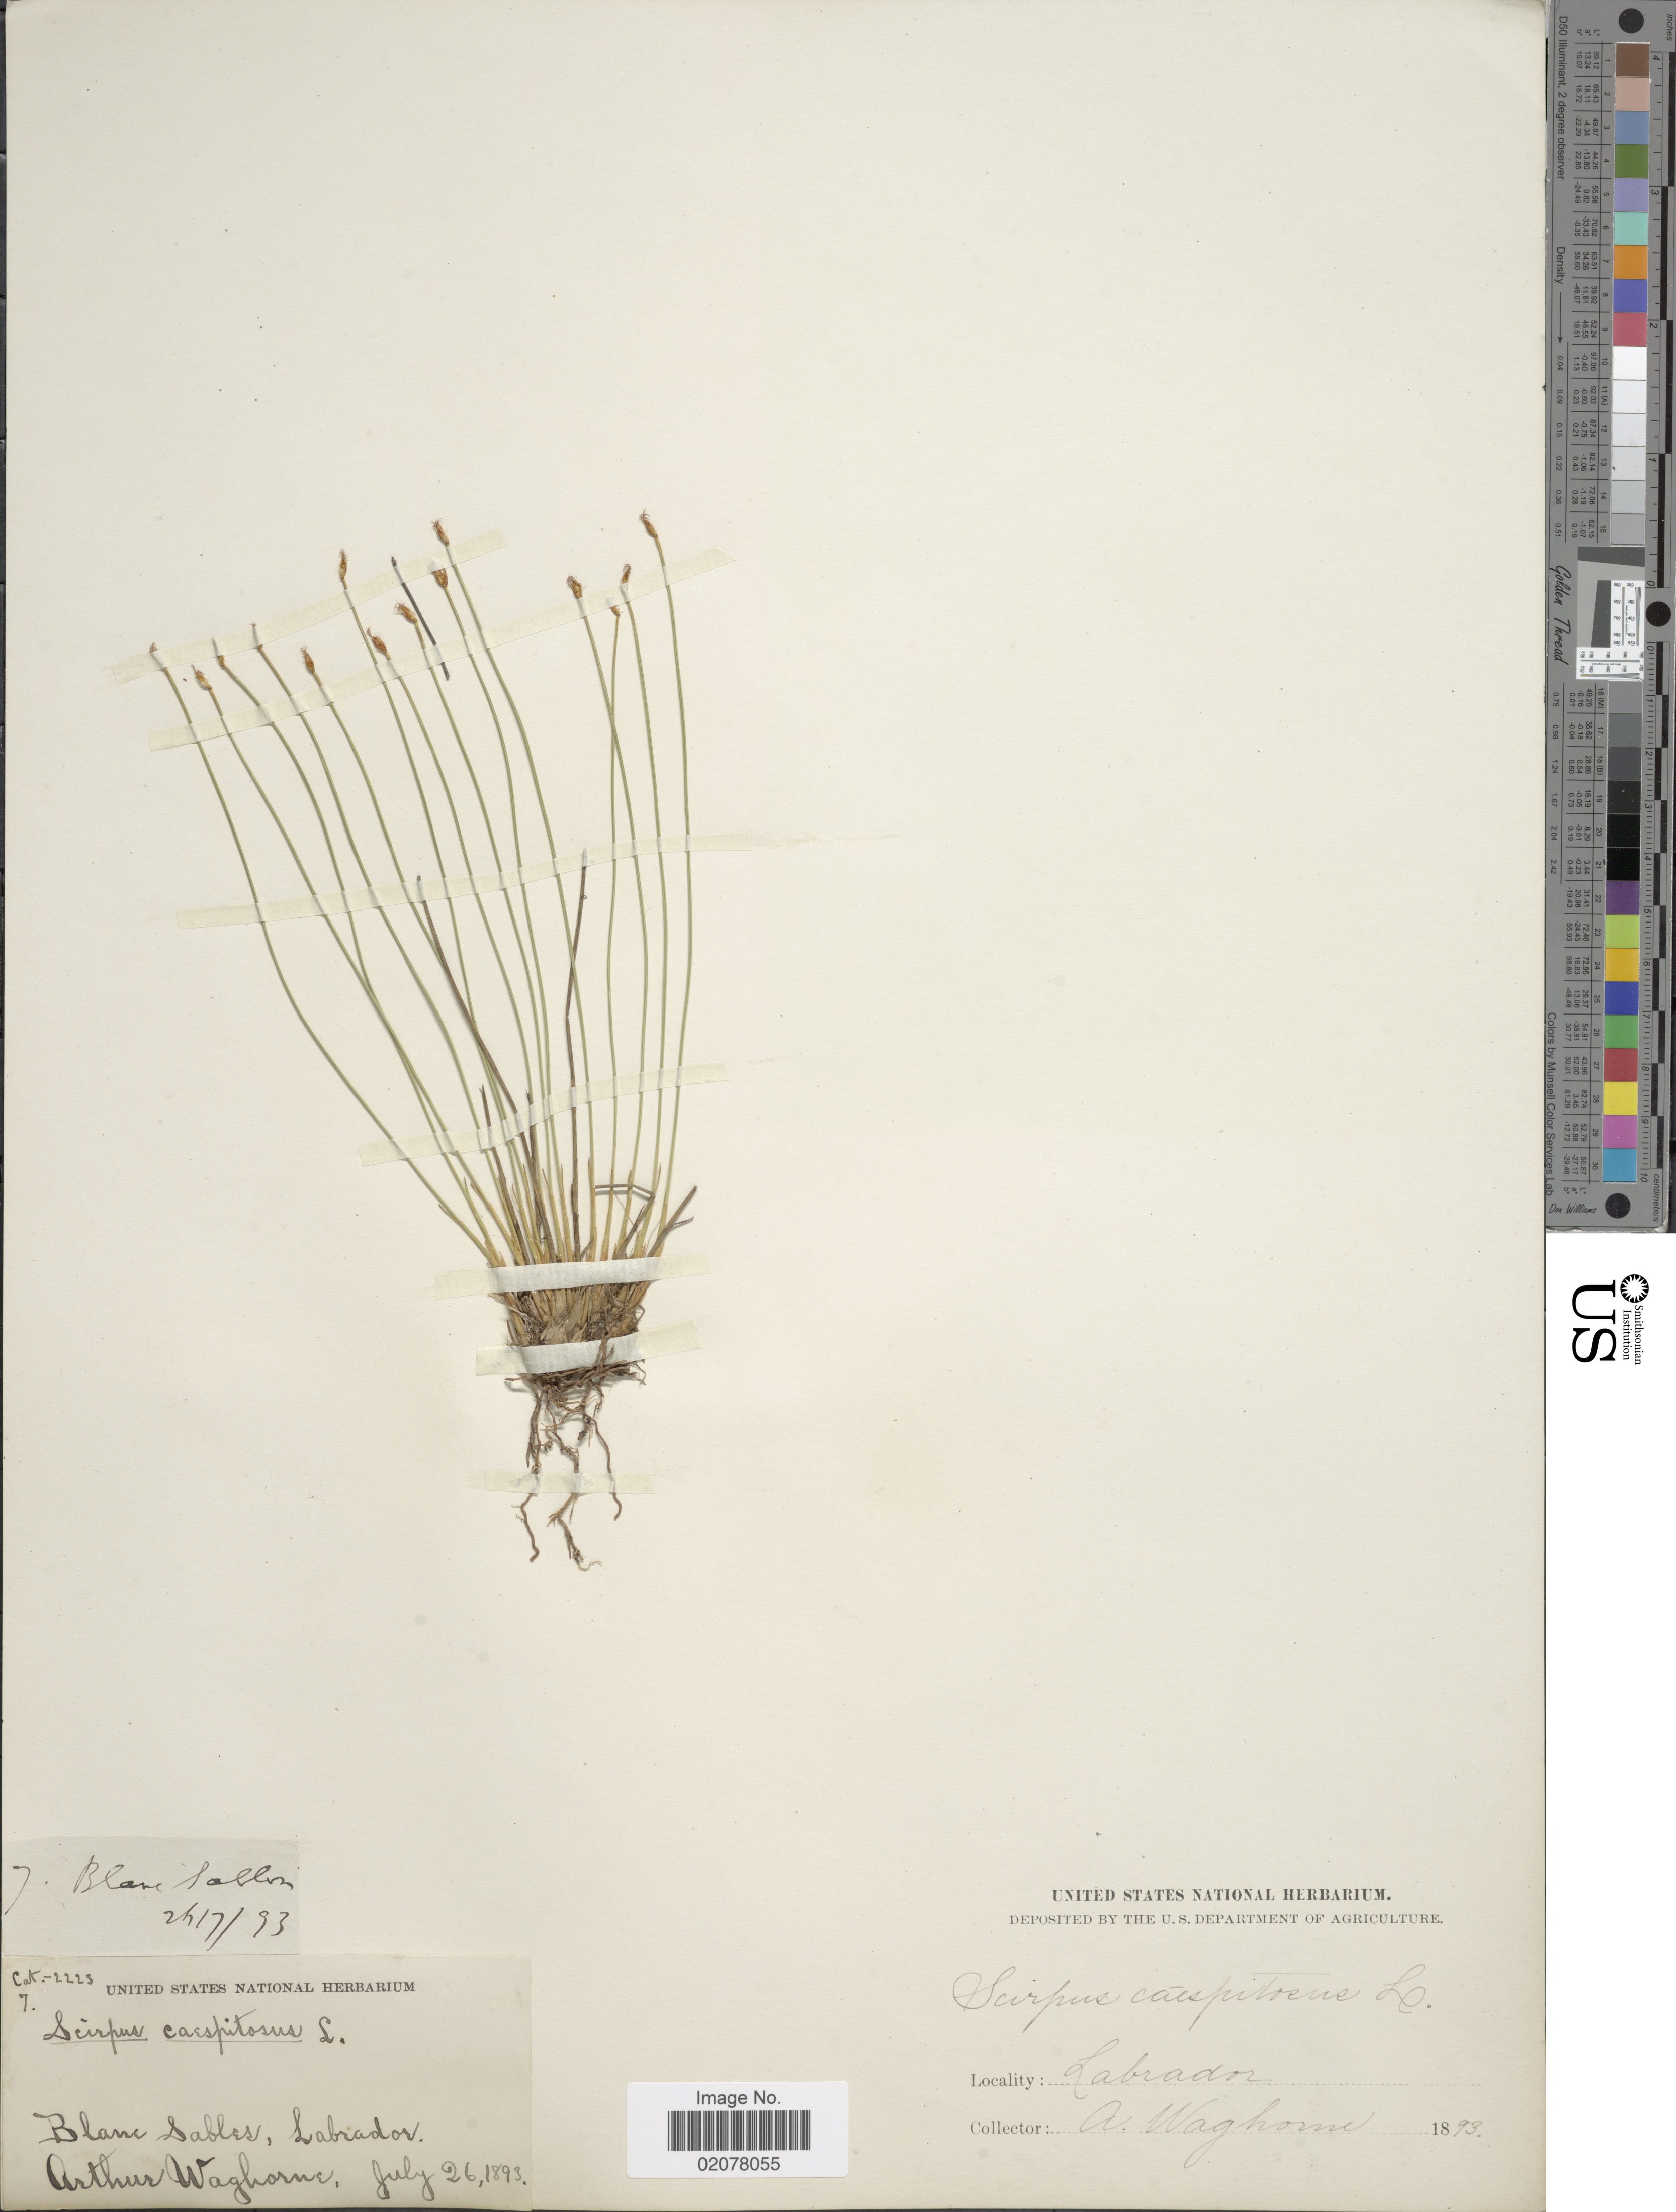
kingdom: Plantae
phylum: Tracheophyta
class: Liliopsida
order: Poales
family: Cyperaceae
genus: Trichophorum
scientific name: Trichophorum cespitosum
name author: (L.) Hartm.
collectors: A. Waghorne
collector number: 7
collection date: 1893-07-26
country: Canada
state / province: Newfoundland and Labrador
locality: Blane Sables, Labrador